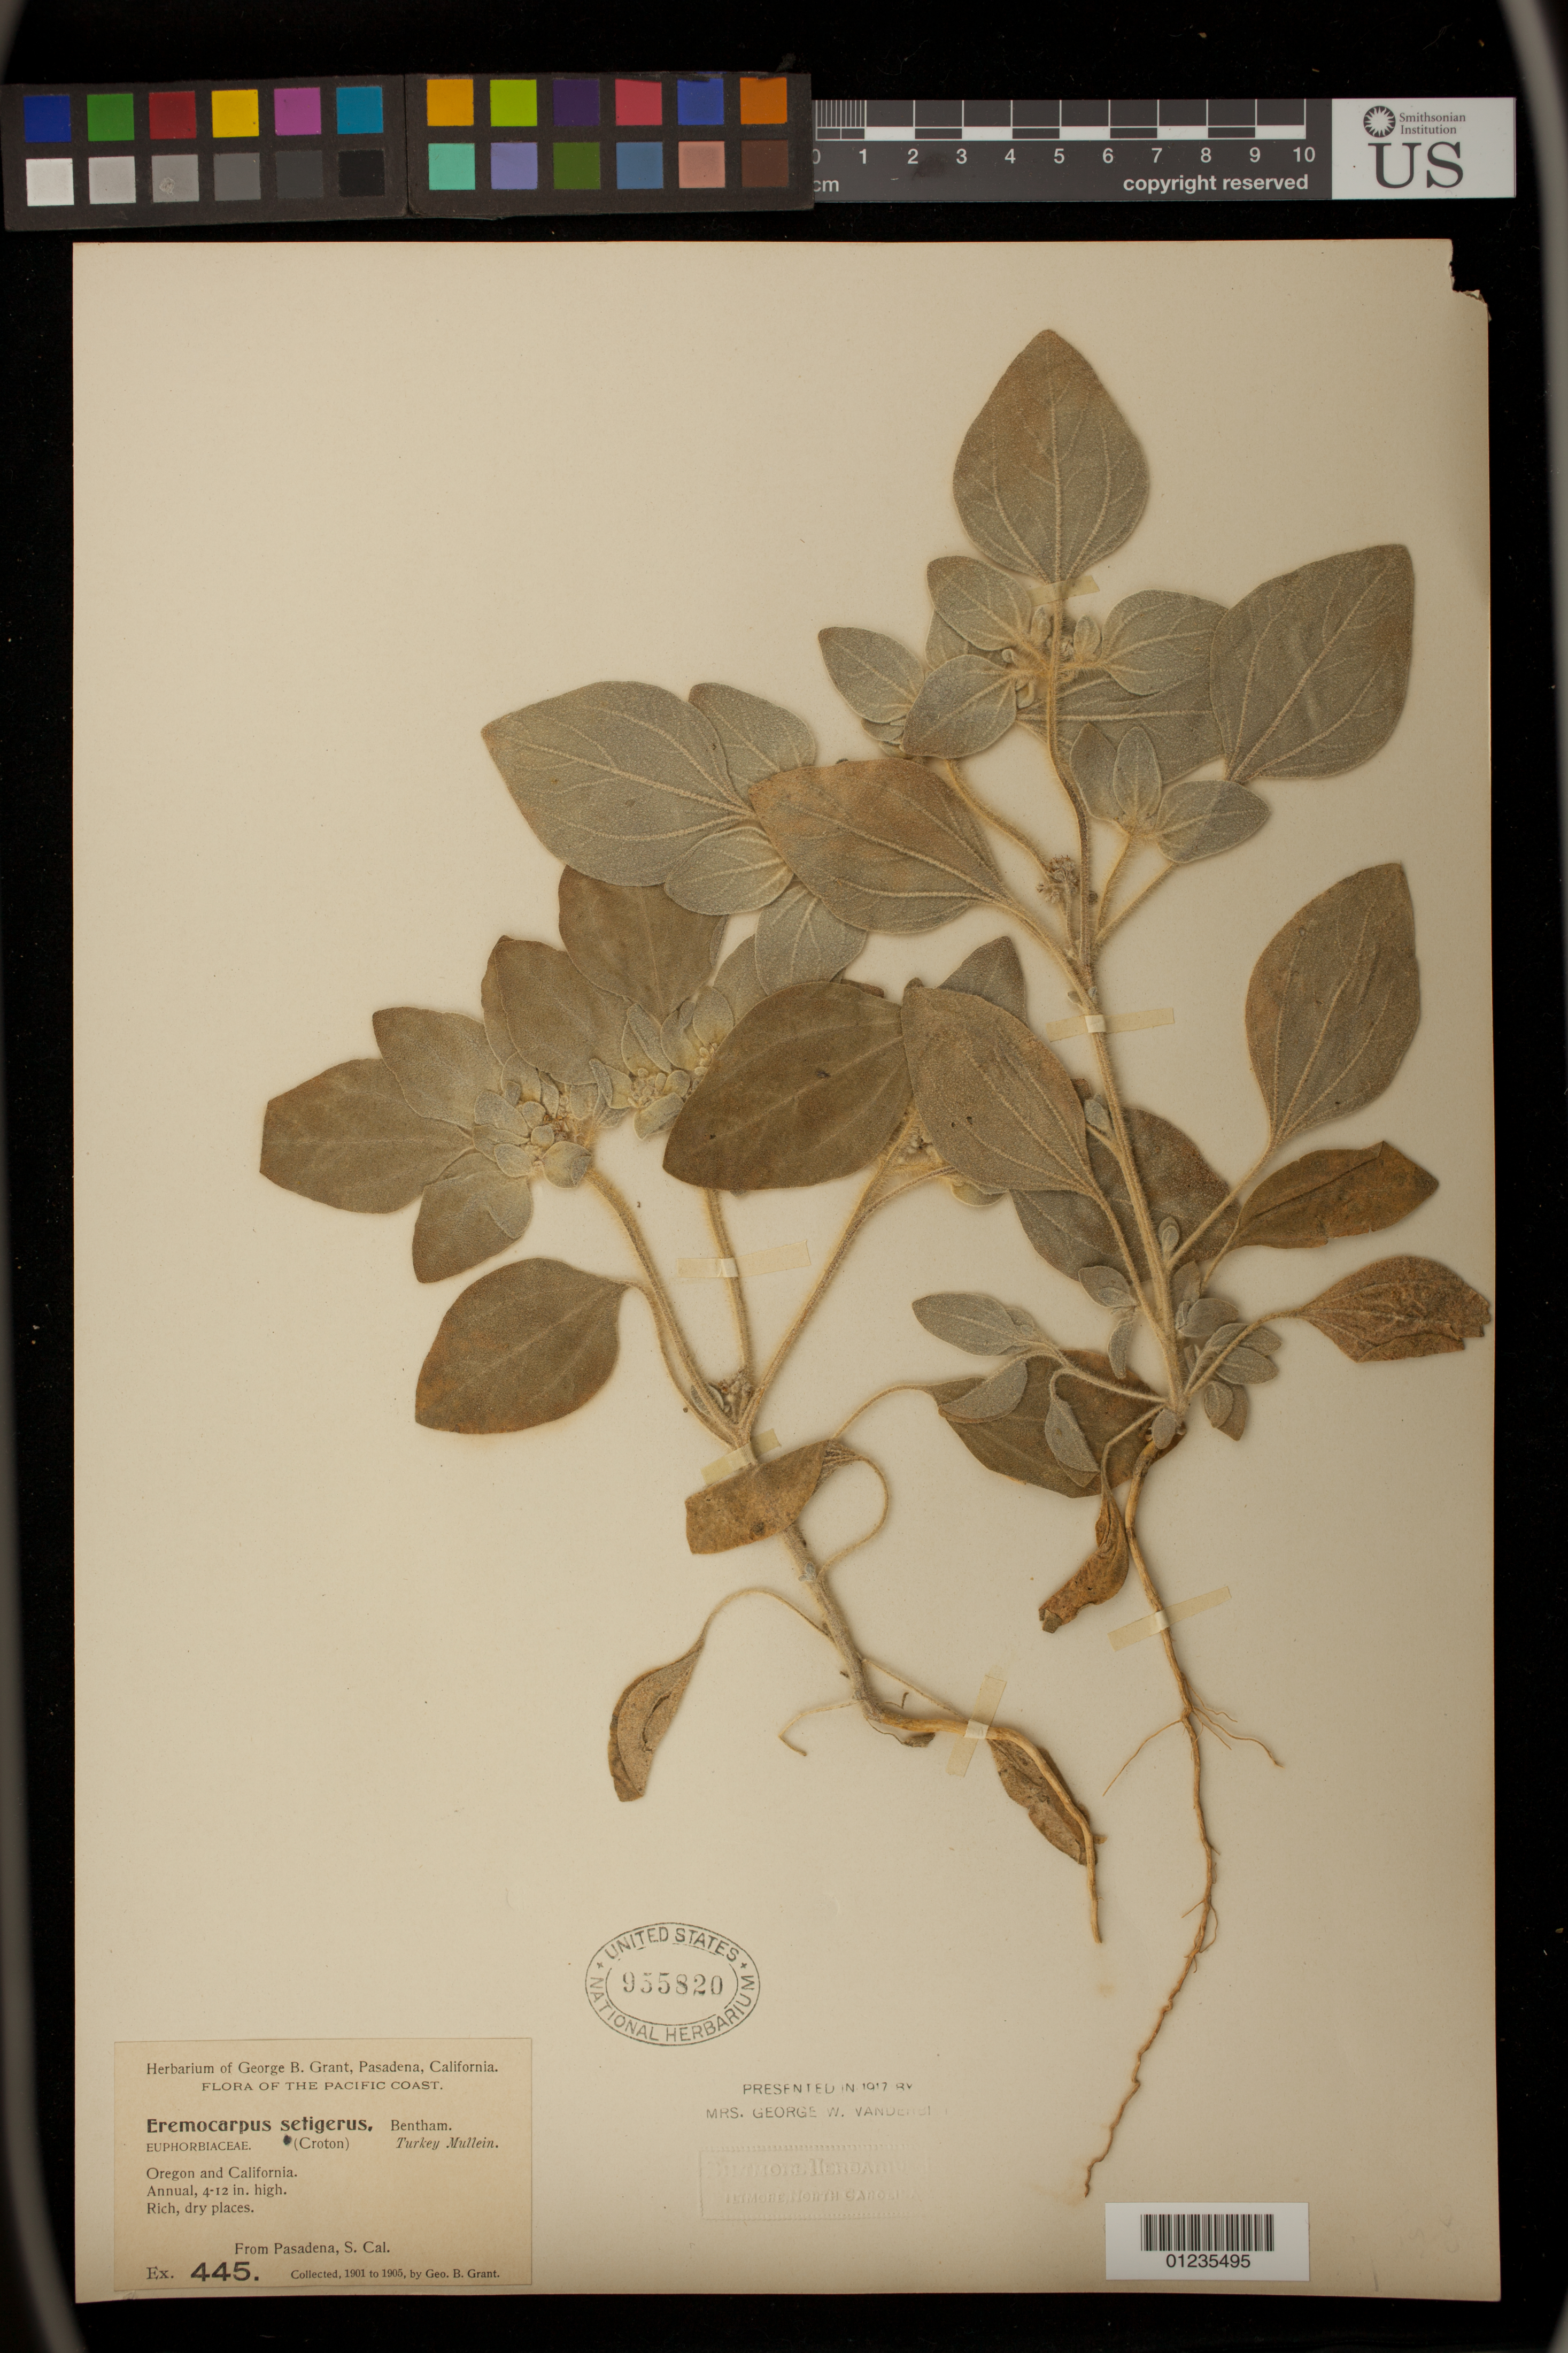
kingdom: Plantae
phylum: Tracheophyta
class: Magnoliopsida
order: Malpighiales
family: Euphorbiaceae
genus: Eremocarpus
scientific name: Eremocarpus setigerus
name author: (Hook.) Benth.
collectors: G. Grant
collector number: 445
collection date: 1901/1905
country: United States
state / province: California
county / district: Los Angeles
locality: Pasadena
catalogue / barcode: US 955820